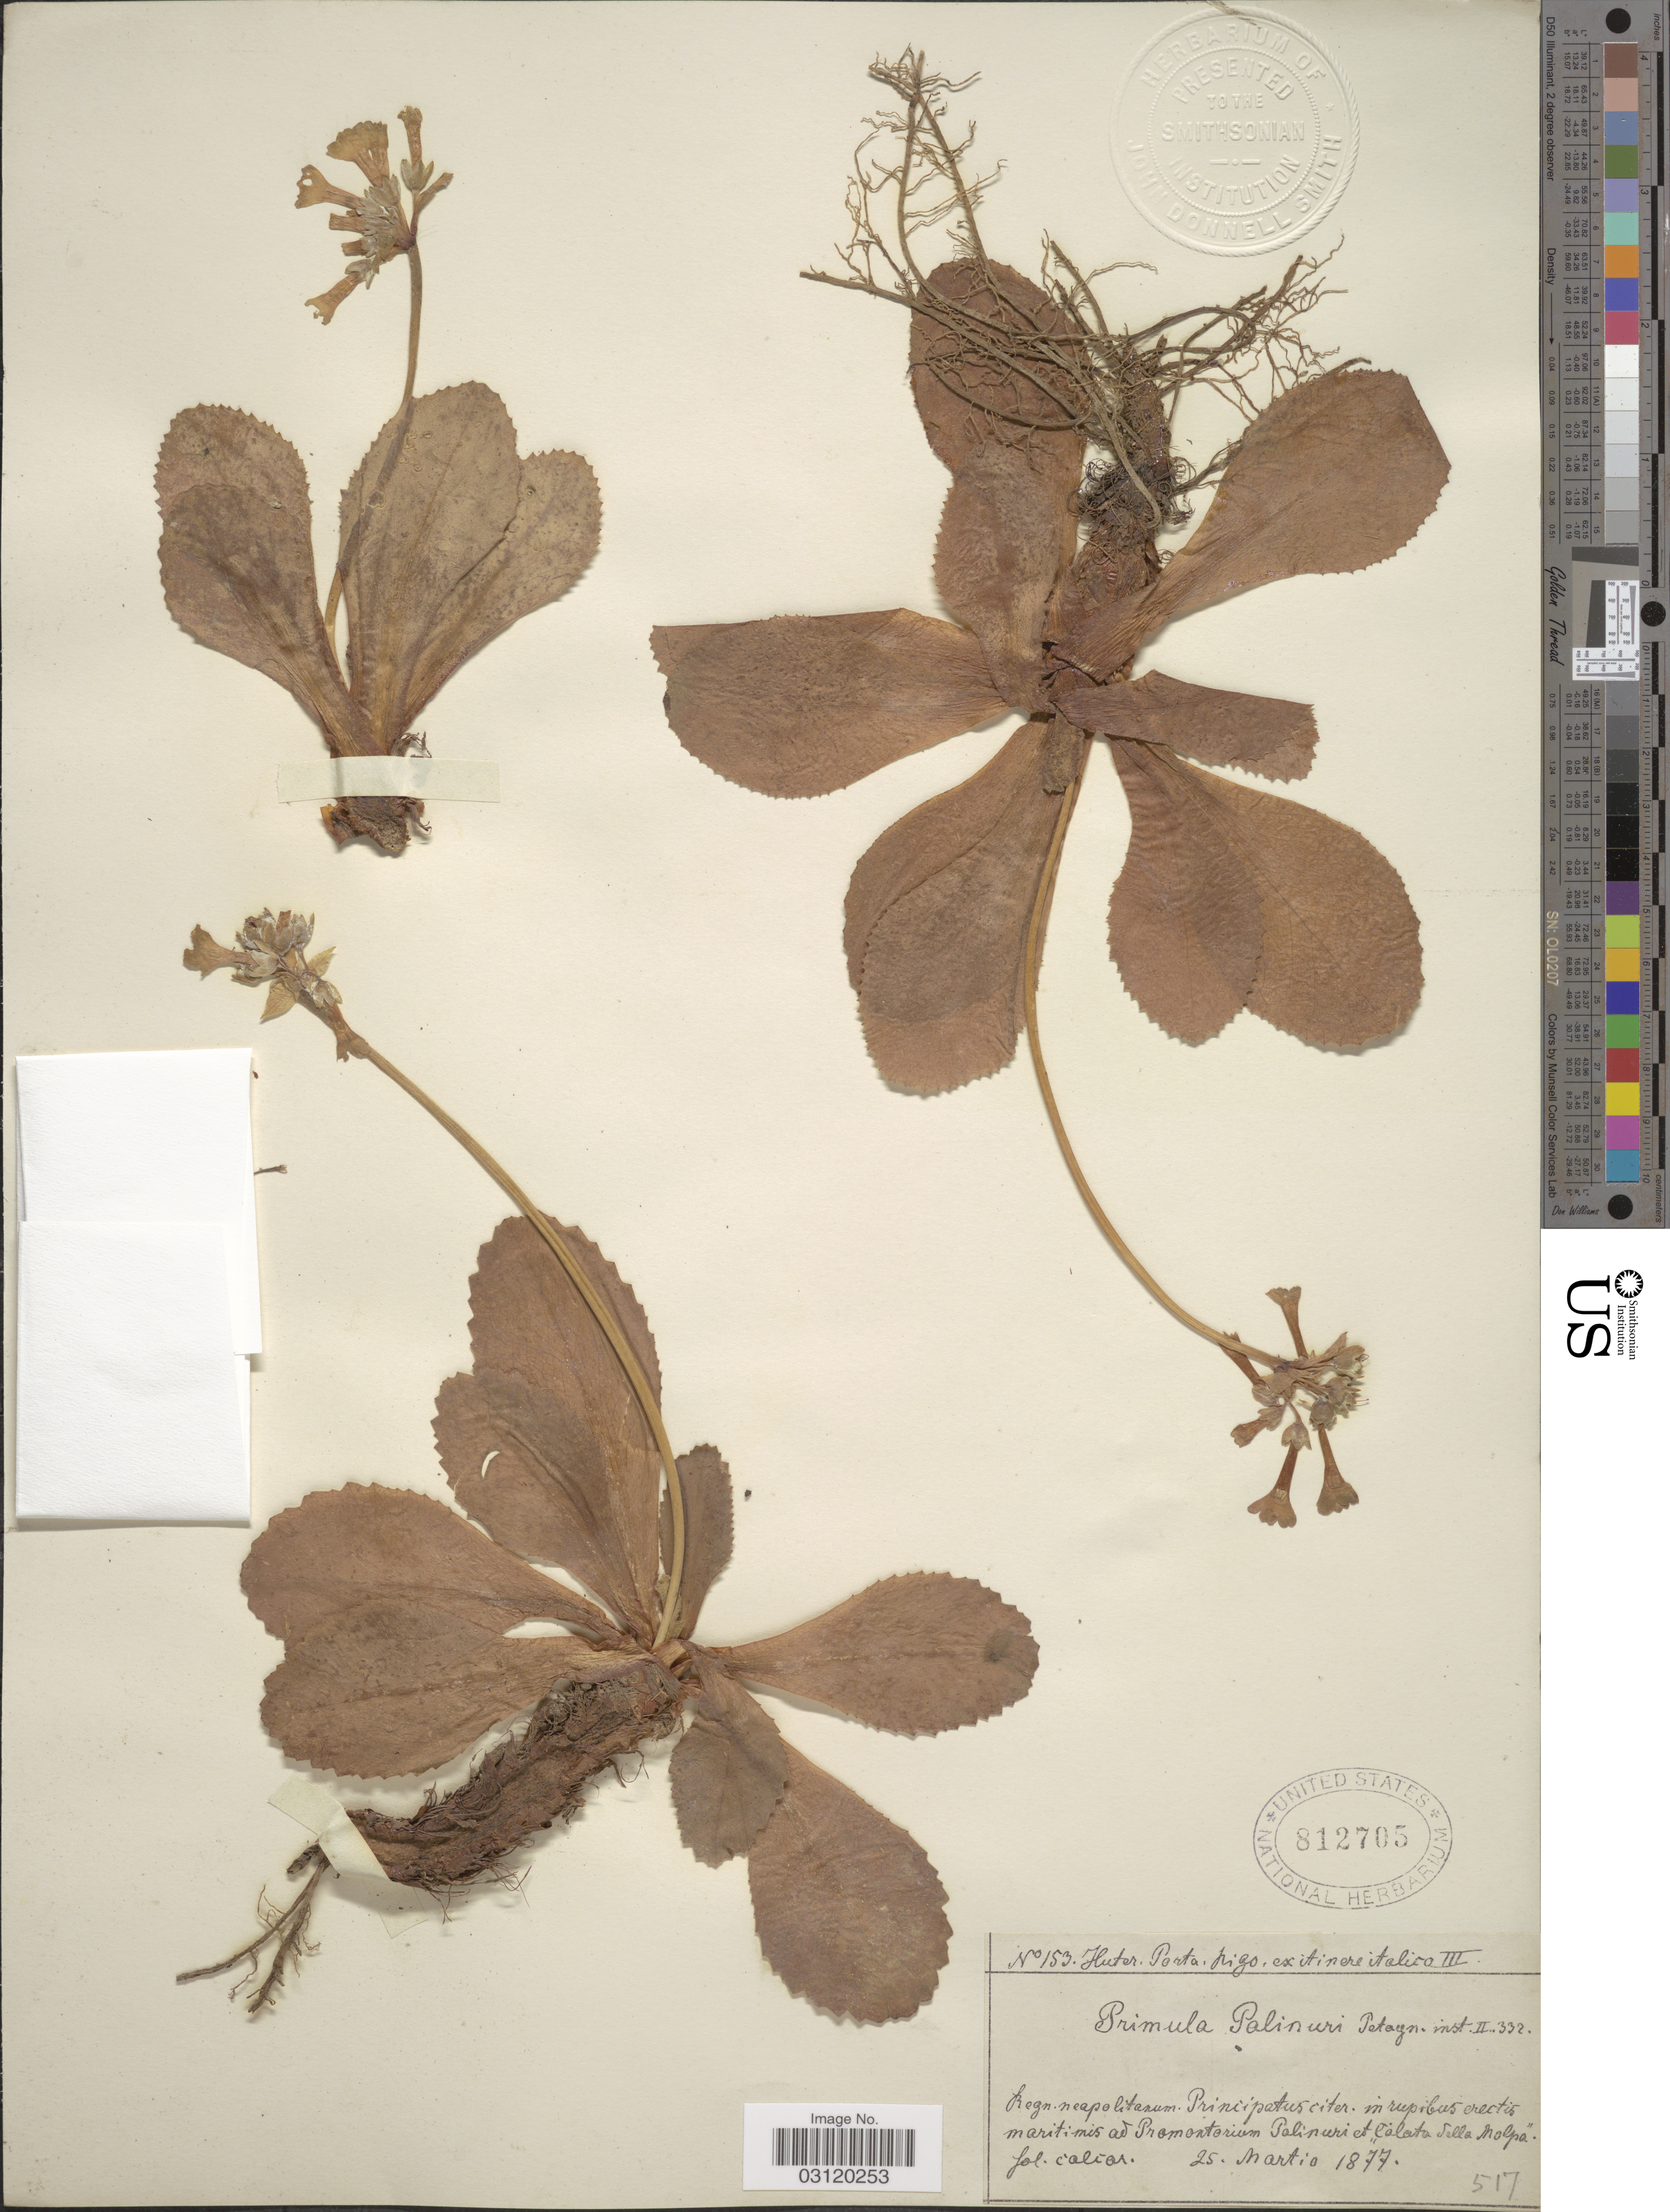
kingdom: Plantae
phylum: Tracheophyta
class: Magnoliopsida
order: Ericales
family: Primulaceae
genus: Primula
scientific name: Primula palinuri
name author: Petagna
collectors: -. Huter, -- Porta & -- Rigo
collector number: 153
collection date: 1877-03-25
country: Italy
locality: Regn. neapolitanum: Principatus citer in rupibus erectis maritimis ad Promontorium Palinuri et Calata della Molpa.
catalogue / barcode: US 812705